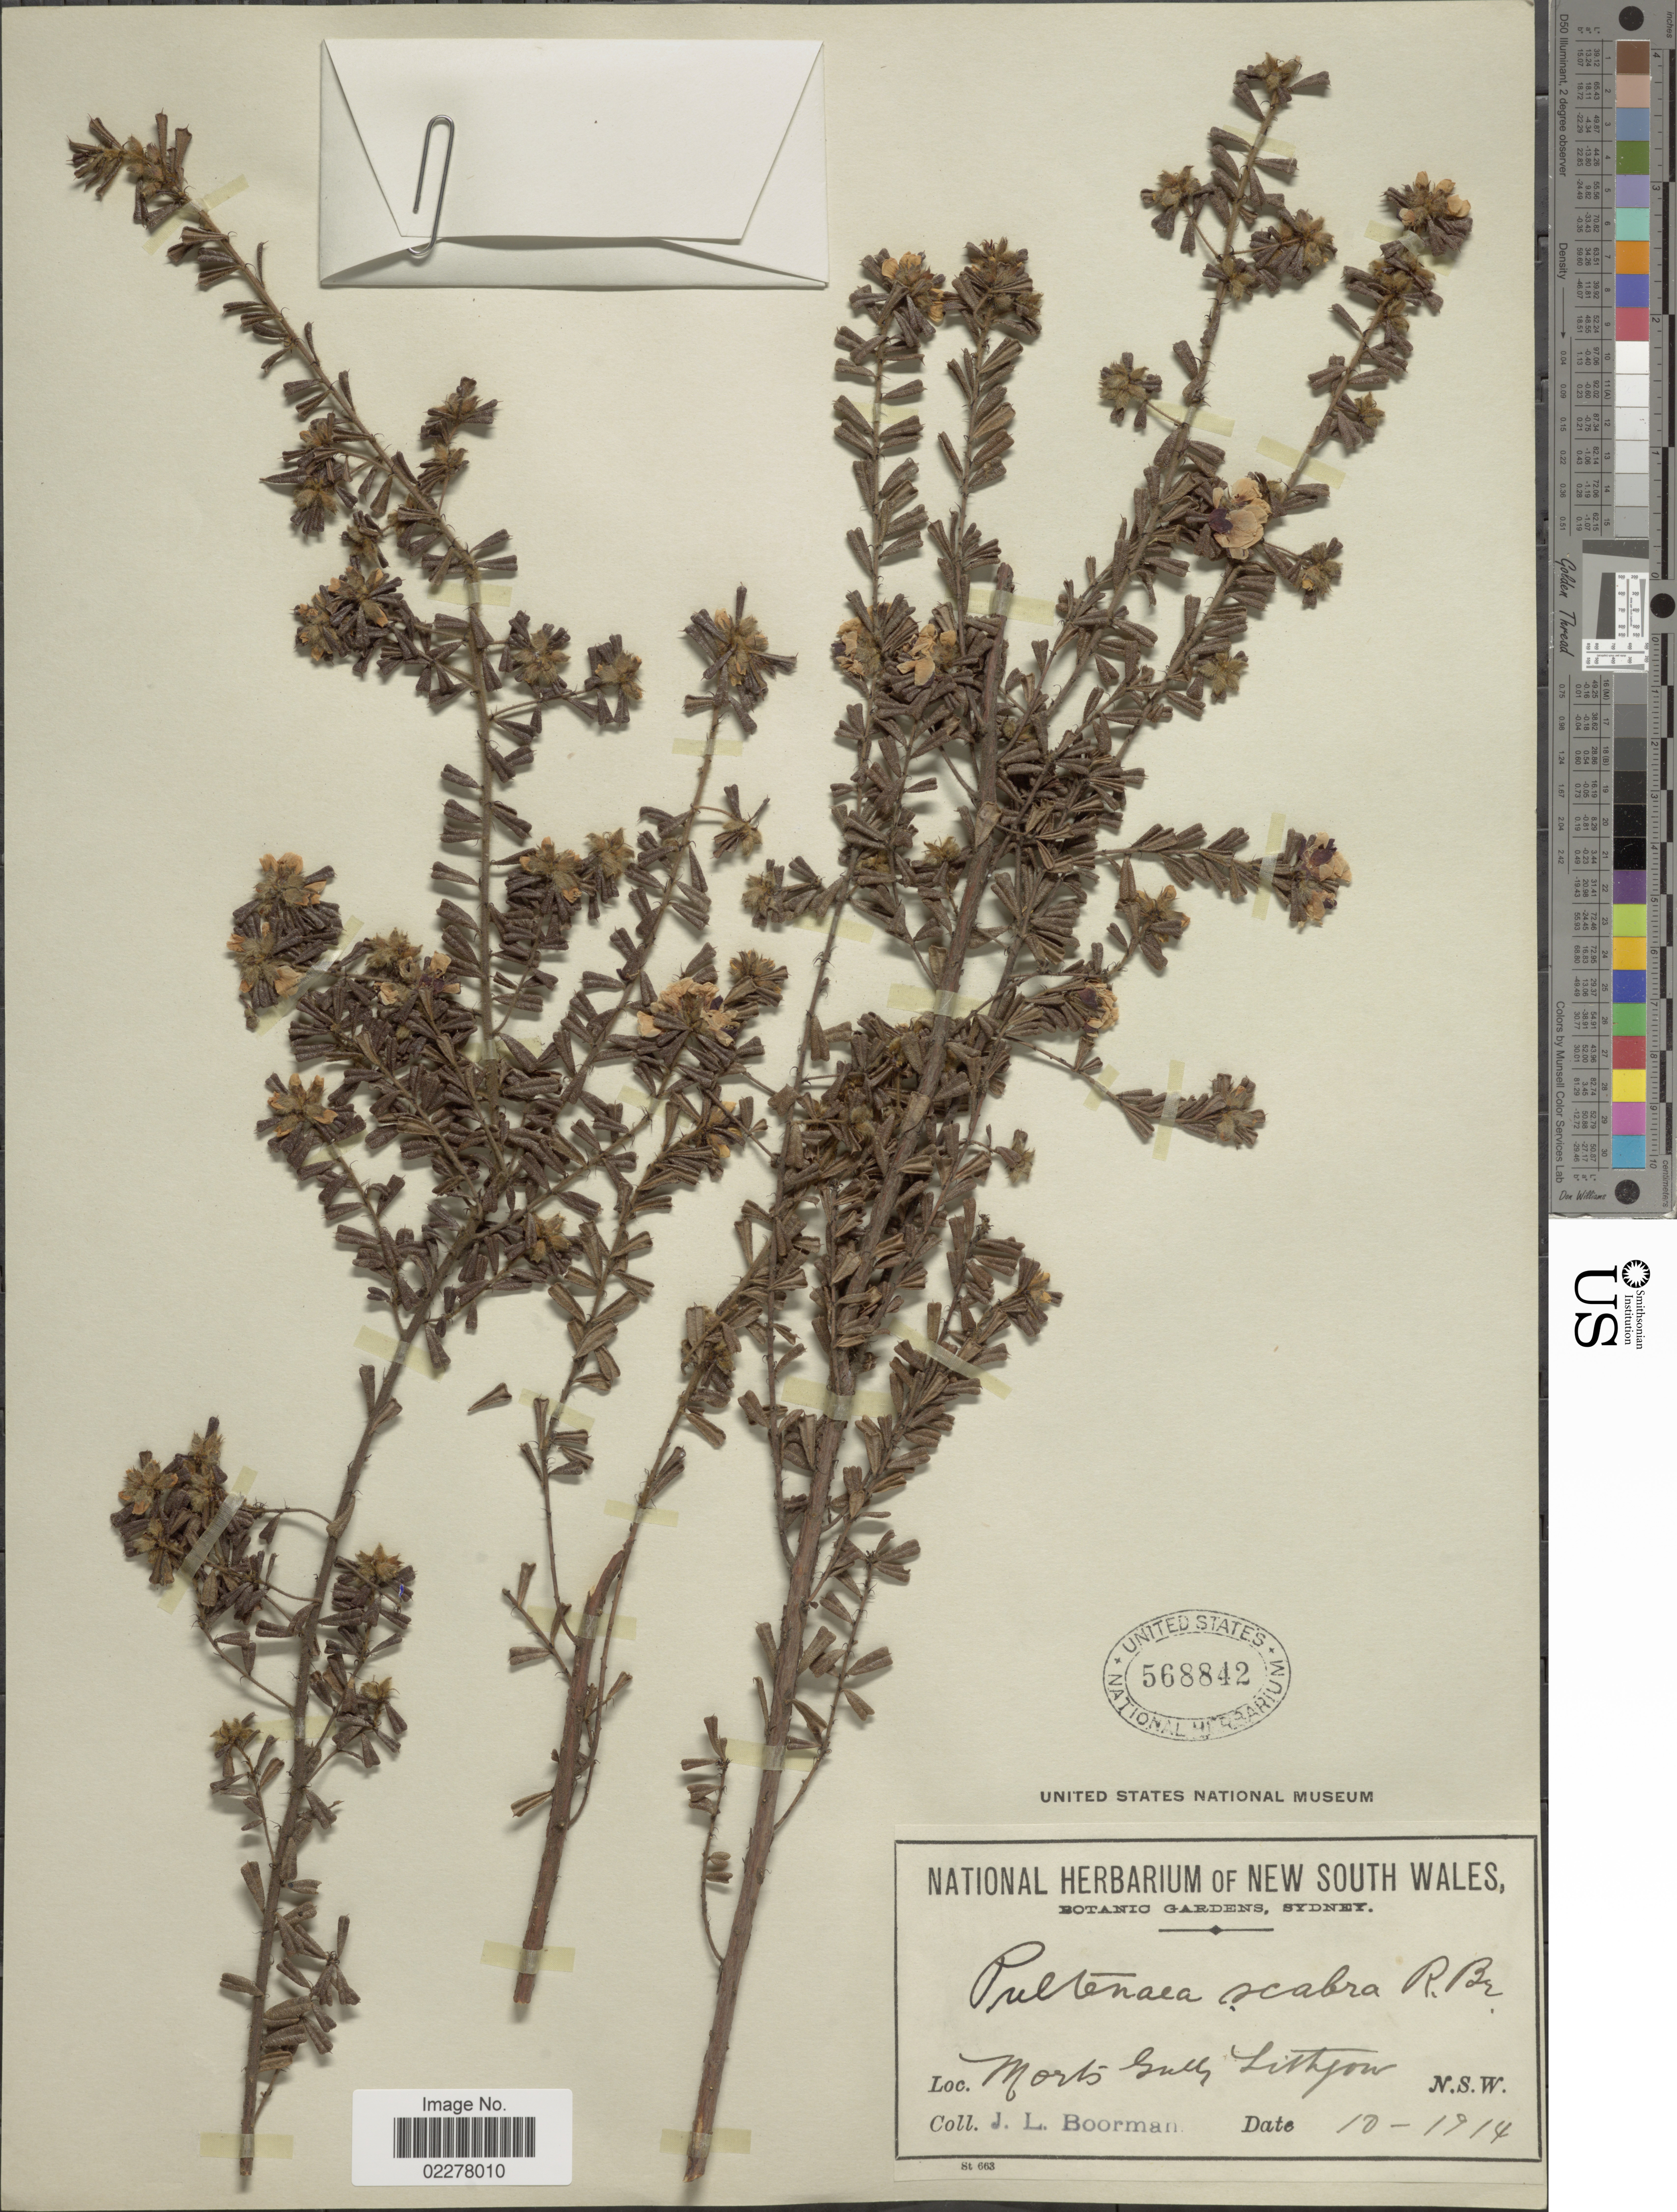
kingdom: Plantae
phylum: Tracheophyta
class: Magnoliopsida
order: Fabales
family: Fabaceae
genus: Pultenaea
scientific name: Pultenaea scabra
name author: R. Br.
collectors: J. Boorman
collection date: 1914-10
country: Australia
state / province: New South Wales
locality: Morts Gully Lithgow N.S.W.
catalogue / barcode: US 568842